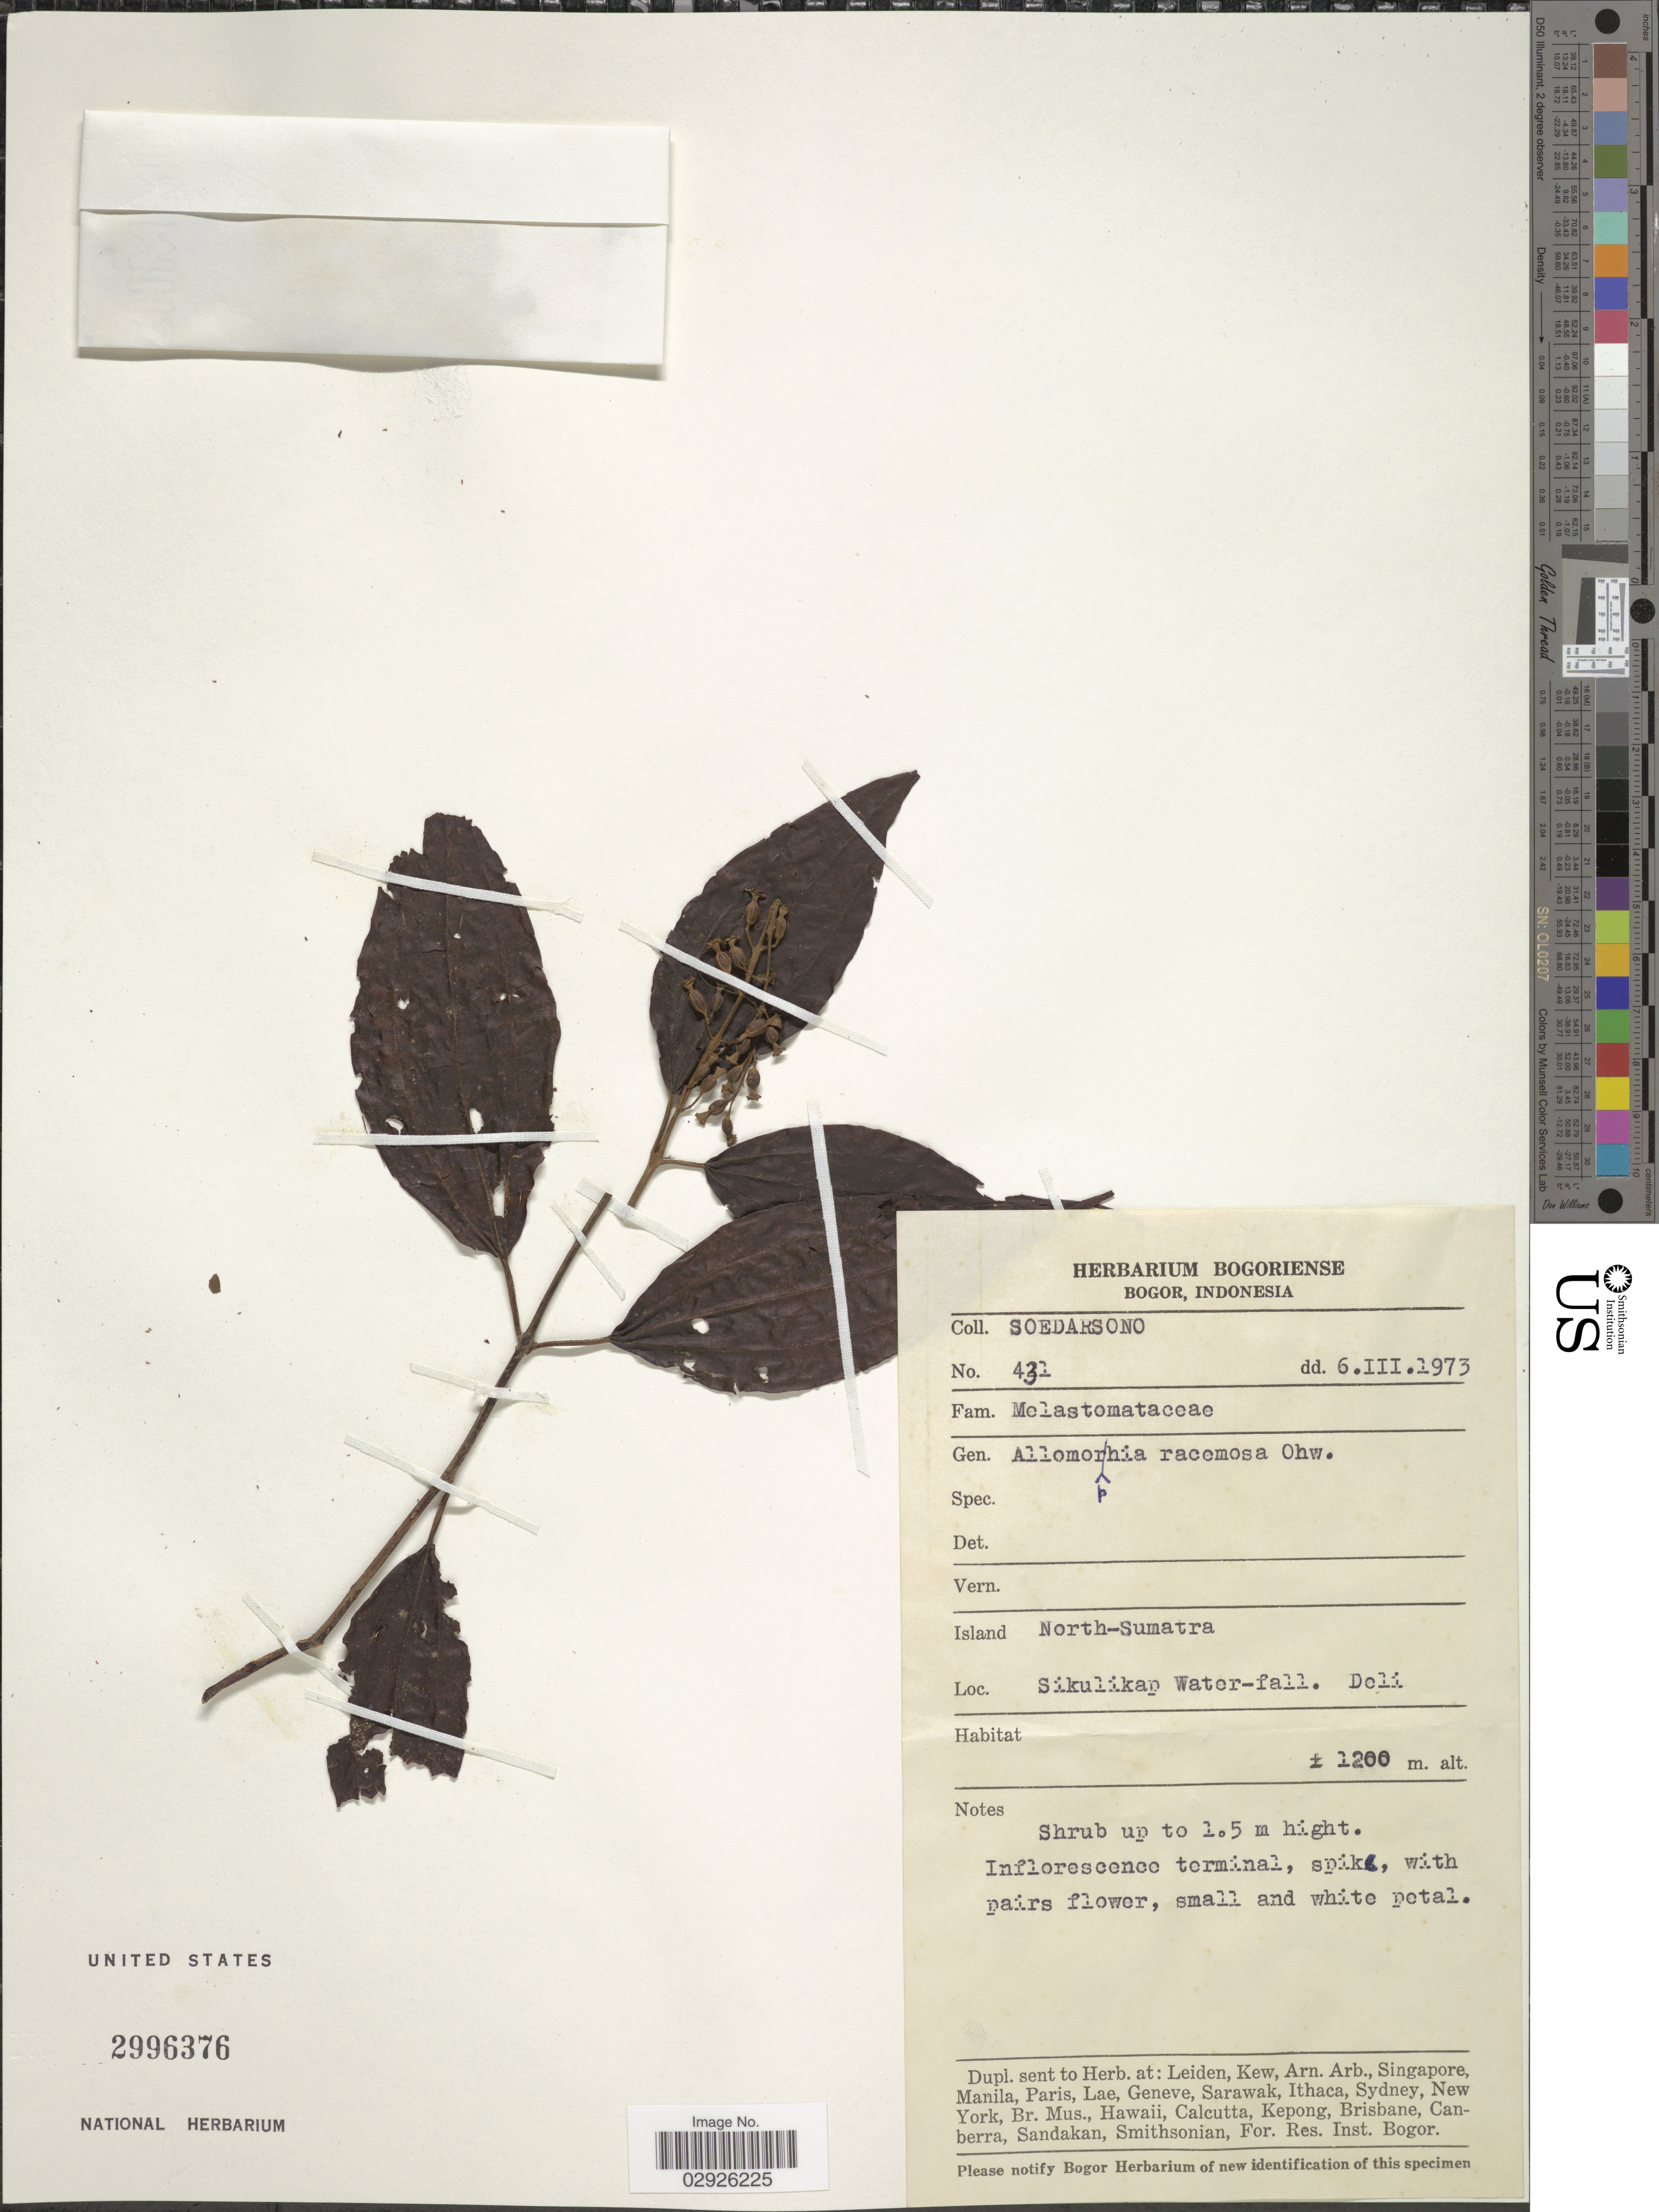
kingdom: Plantae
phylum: Tracheophyta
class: Magnoliopsida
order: Myrtales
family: Melastomataceae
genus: Oxyspora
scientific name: Oxyspora racemosa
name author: Ridl.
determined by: Maxwell, J. F.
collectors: Soedarsono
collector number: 431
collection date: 1973-03-06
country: Indonesia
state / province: Sumatra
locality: Island North-Sumatra. Sikulikap Water-fall. Deli.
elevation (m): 1200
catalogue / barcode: US 2996376